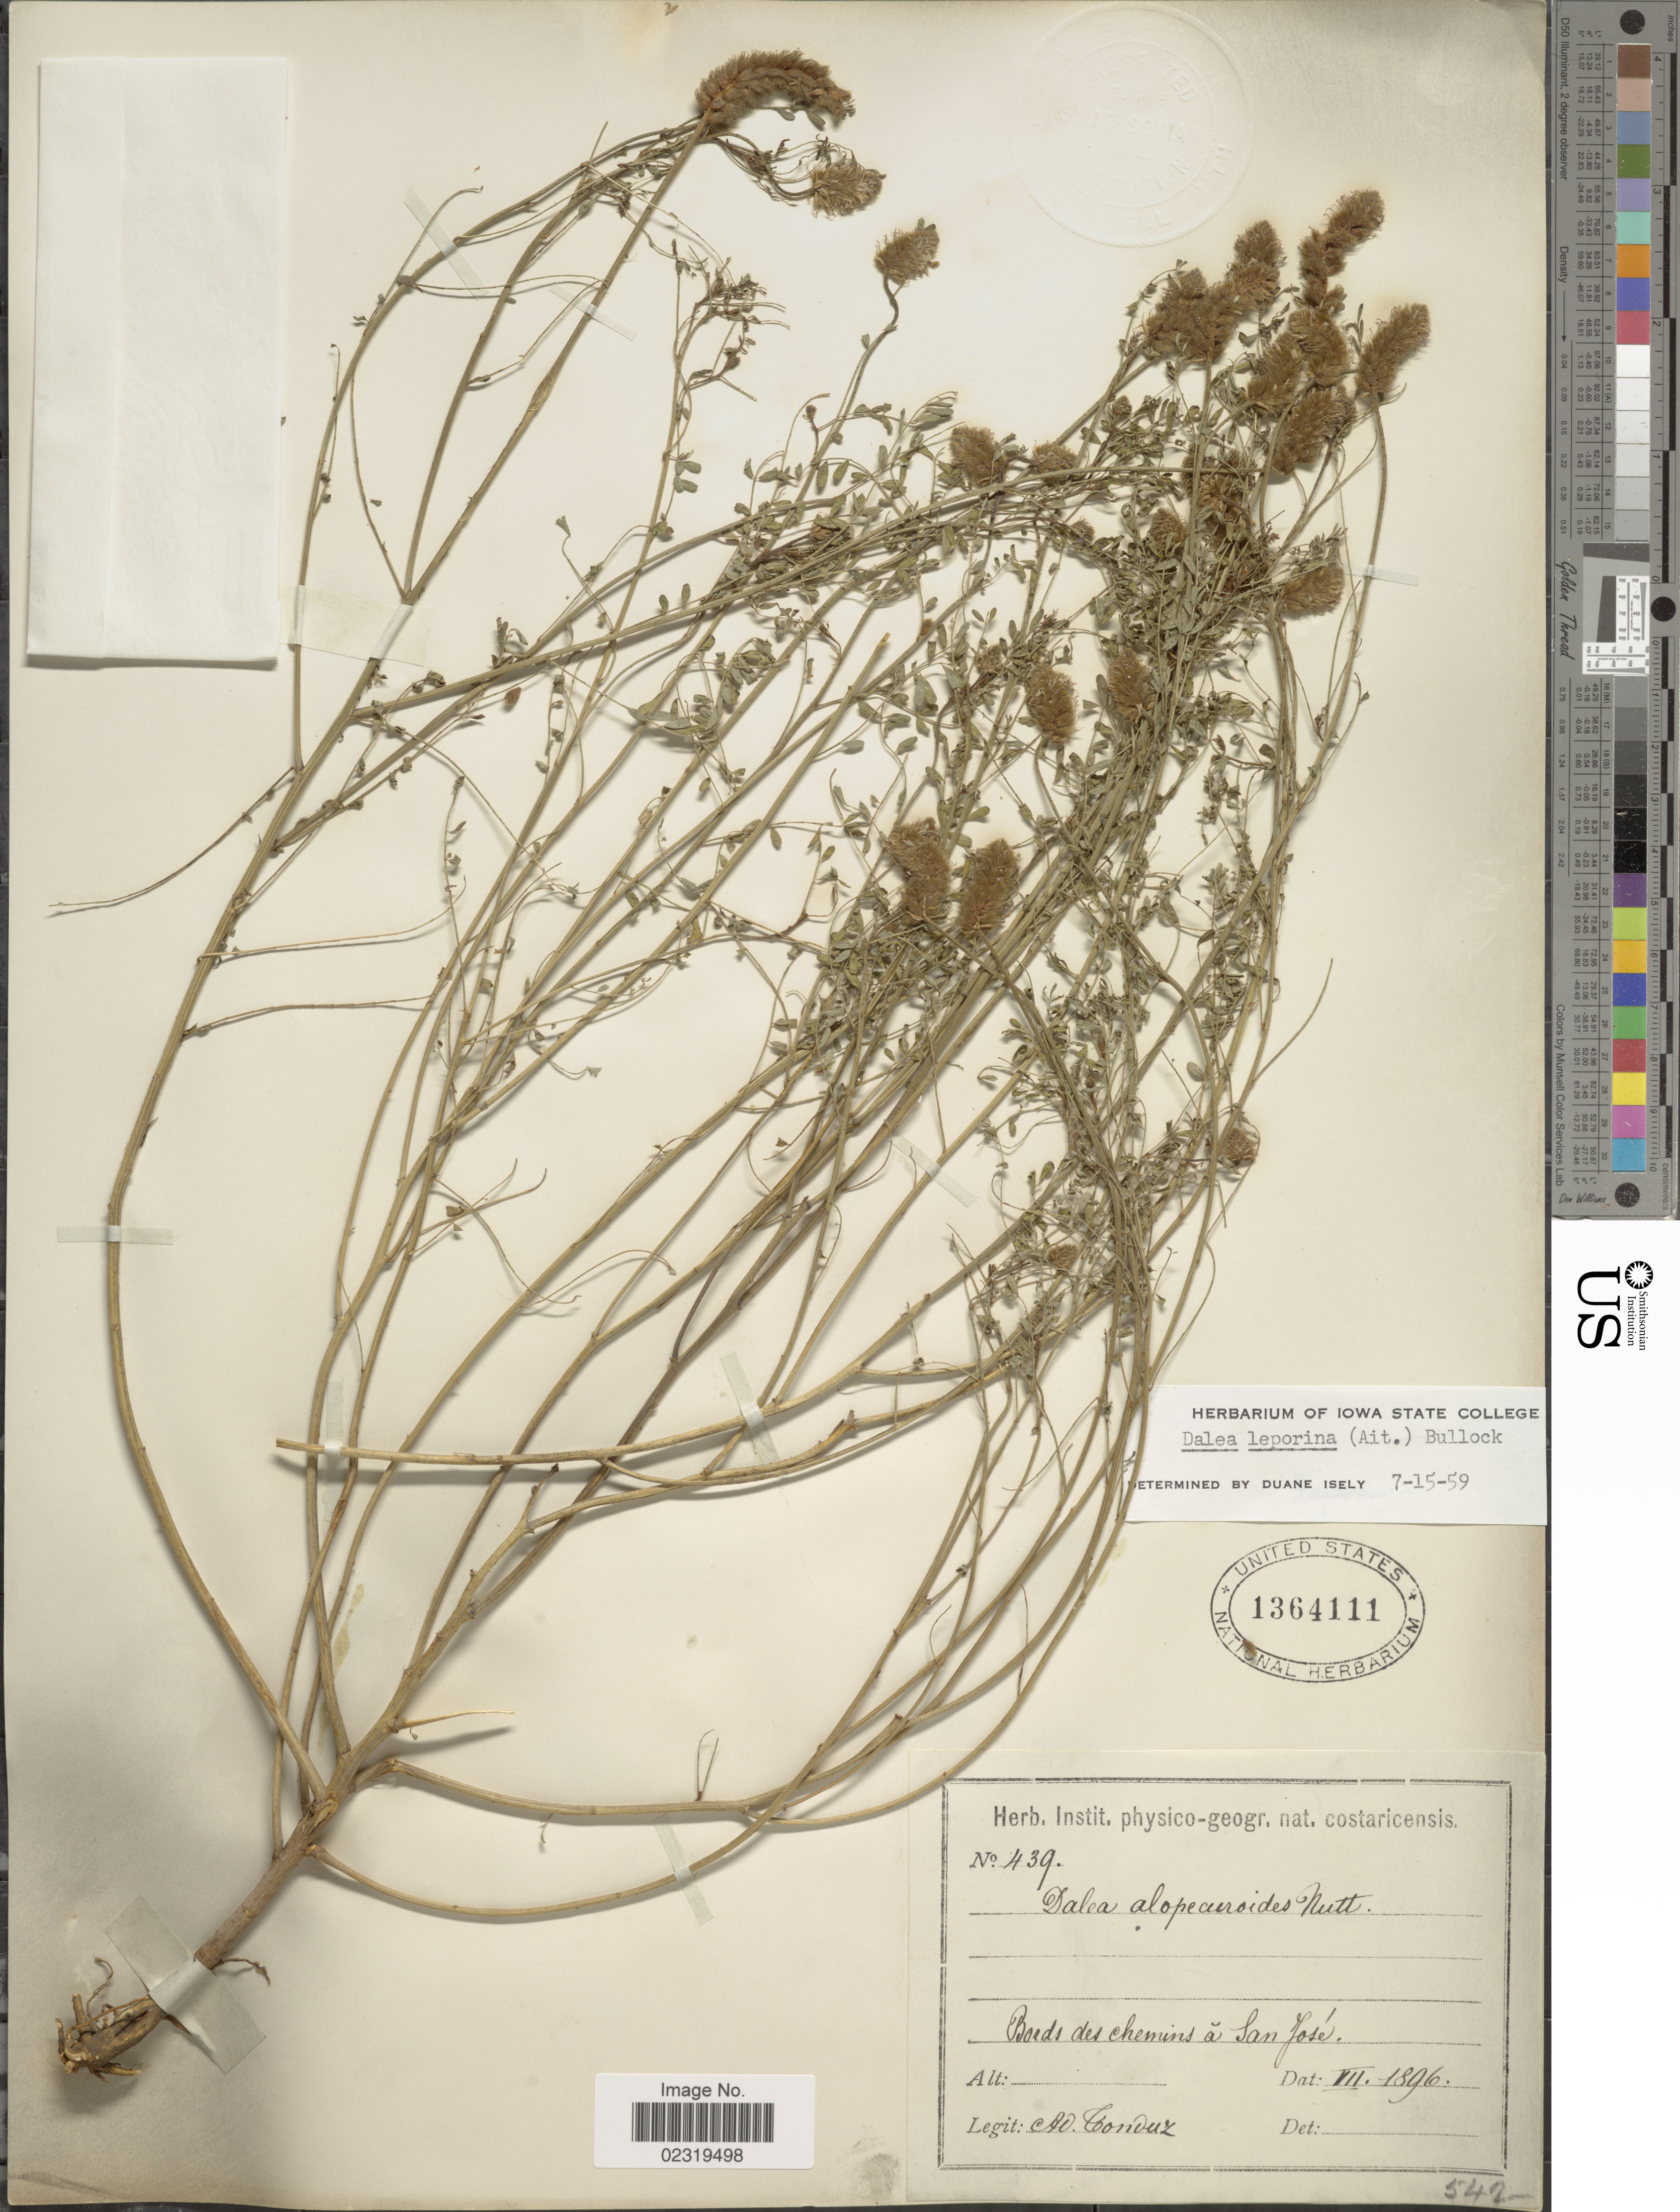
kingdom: Plantae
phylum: Tracheophyta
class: Magnoliopsida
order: Fabales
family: Fabaceae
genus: Dalea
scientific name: Dalea leporina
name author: (Aiton) Bullock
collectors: A. Tonduz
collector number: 439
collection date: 1896-07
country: Costa Rica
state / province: San José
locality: Bords des chemins á San José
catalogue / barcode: US 1364111